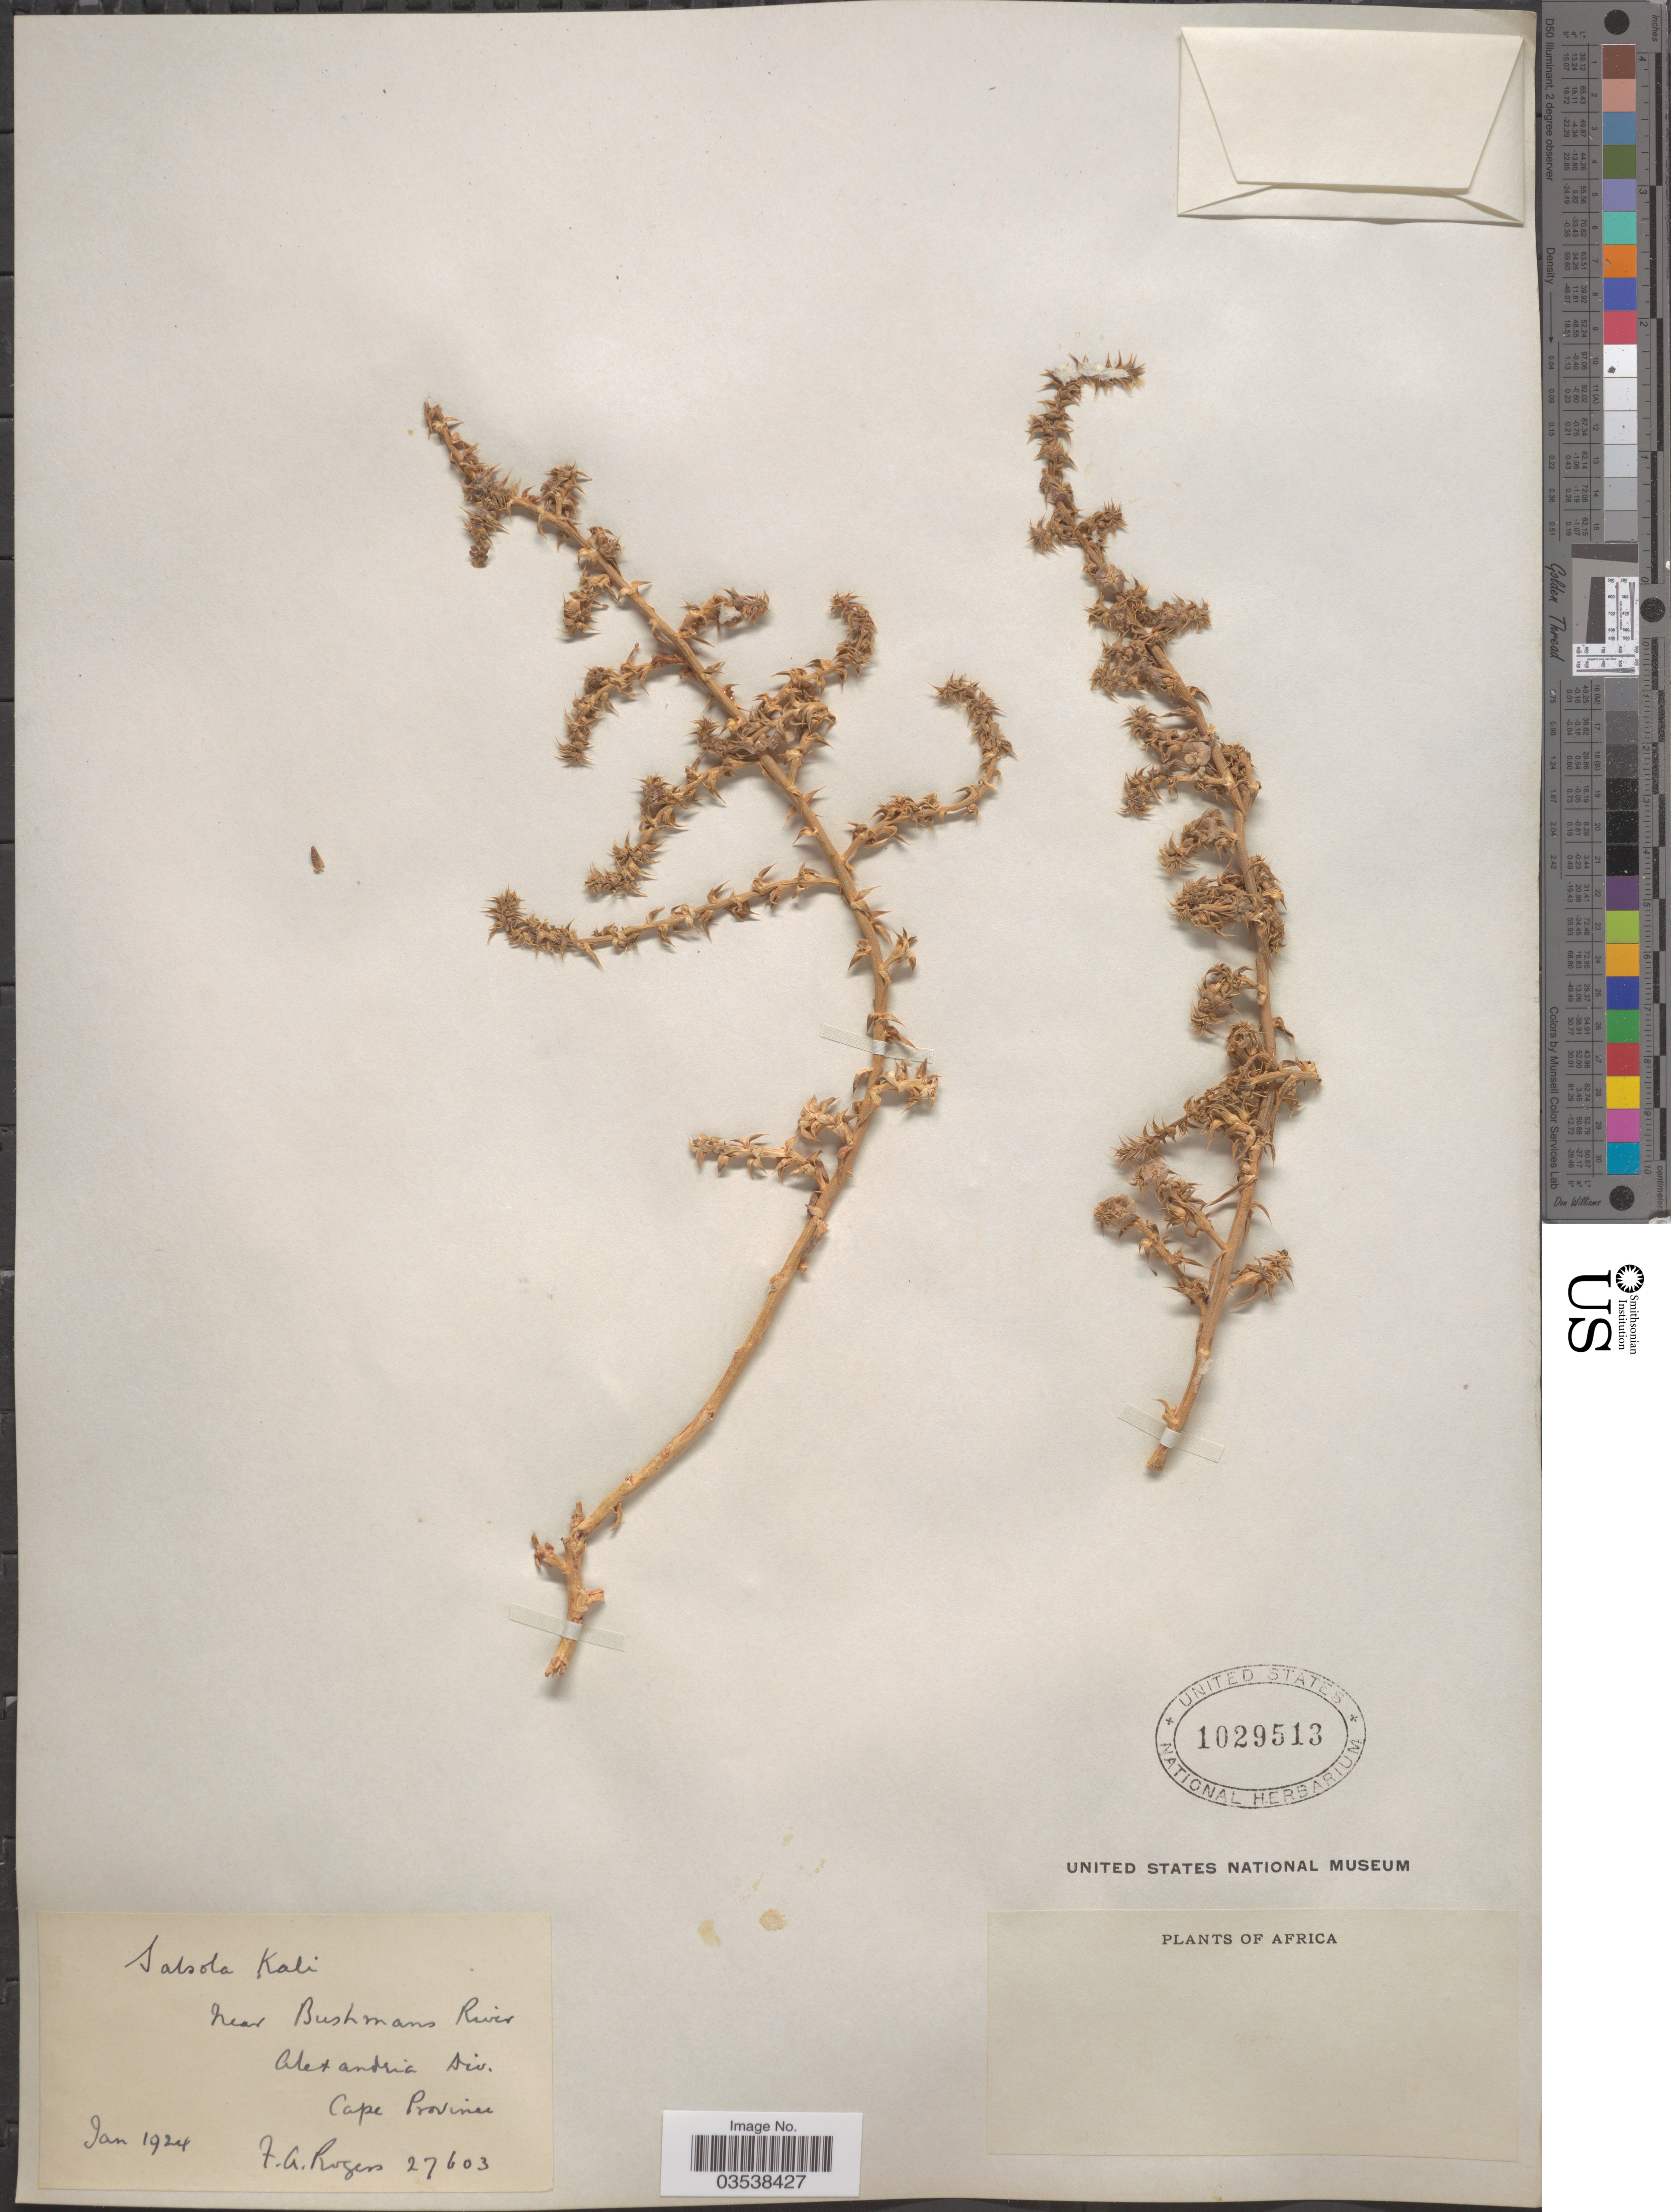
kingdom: Plantae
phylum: Tracheophyta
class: Magnoliopsida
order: Caryophyllales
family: Amaranthaceae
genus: Salsola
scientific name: Salsola kali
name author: L.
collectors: F. Rogers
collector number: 27603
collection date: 1924-01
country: South Africa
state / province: Eastern Cape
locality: Near Bushmans River. Alexandria Div.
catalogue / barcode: US 1029513